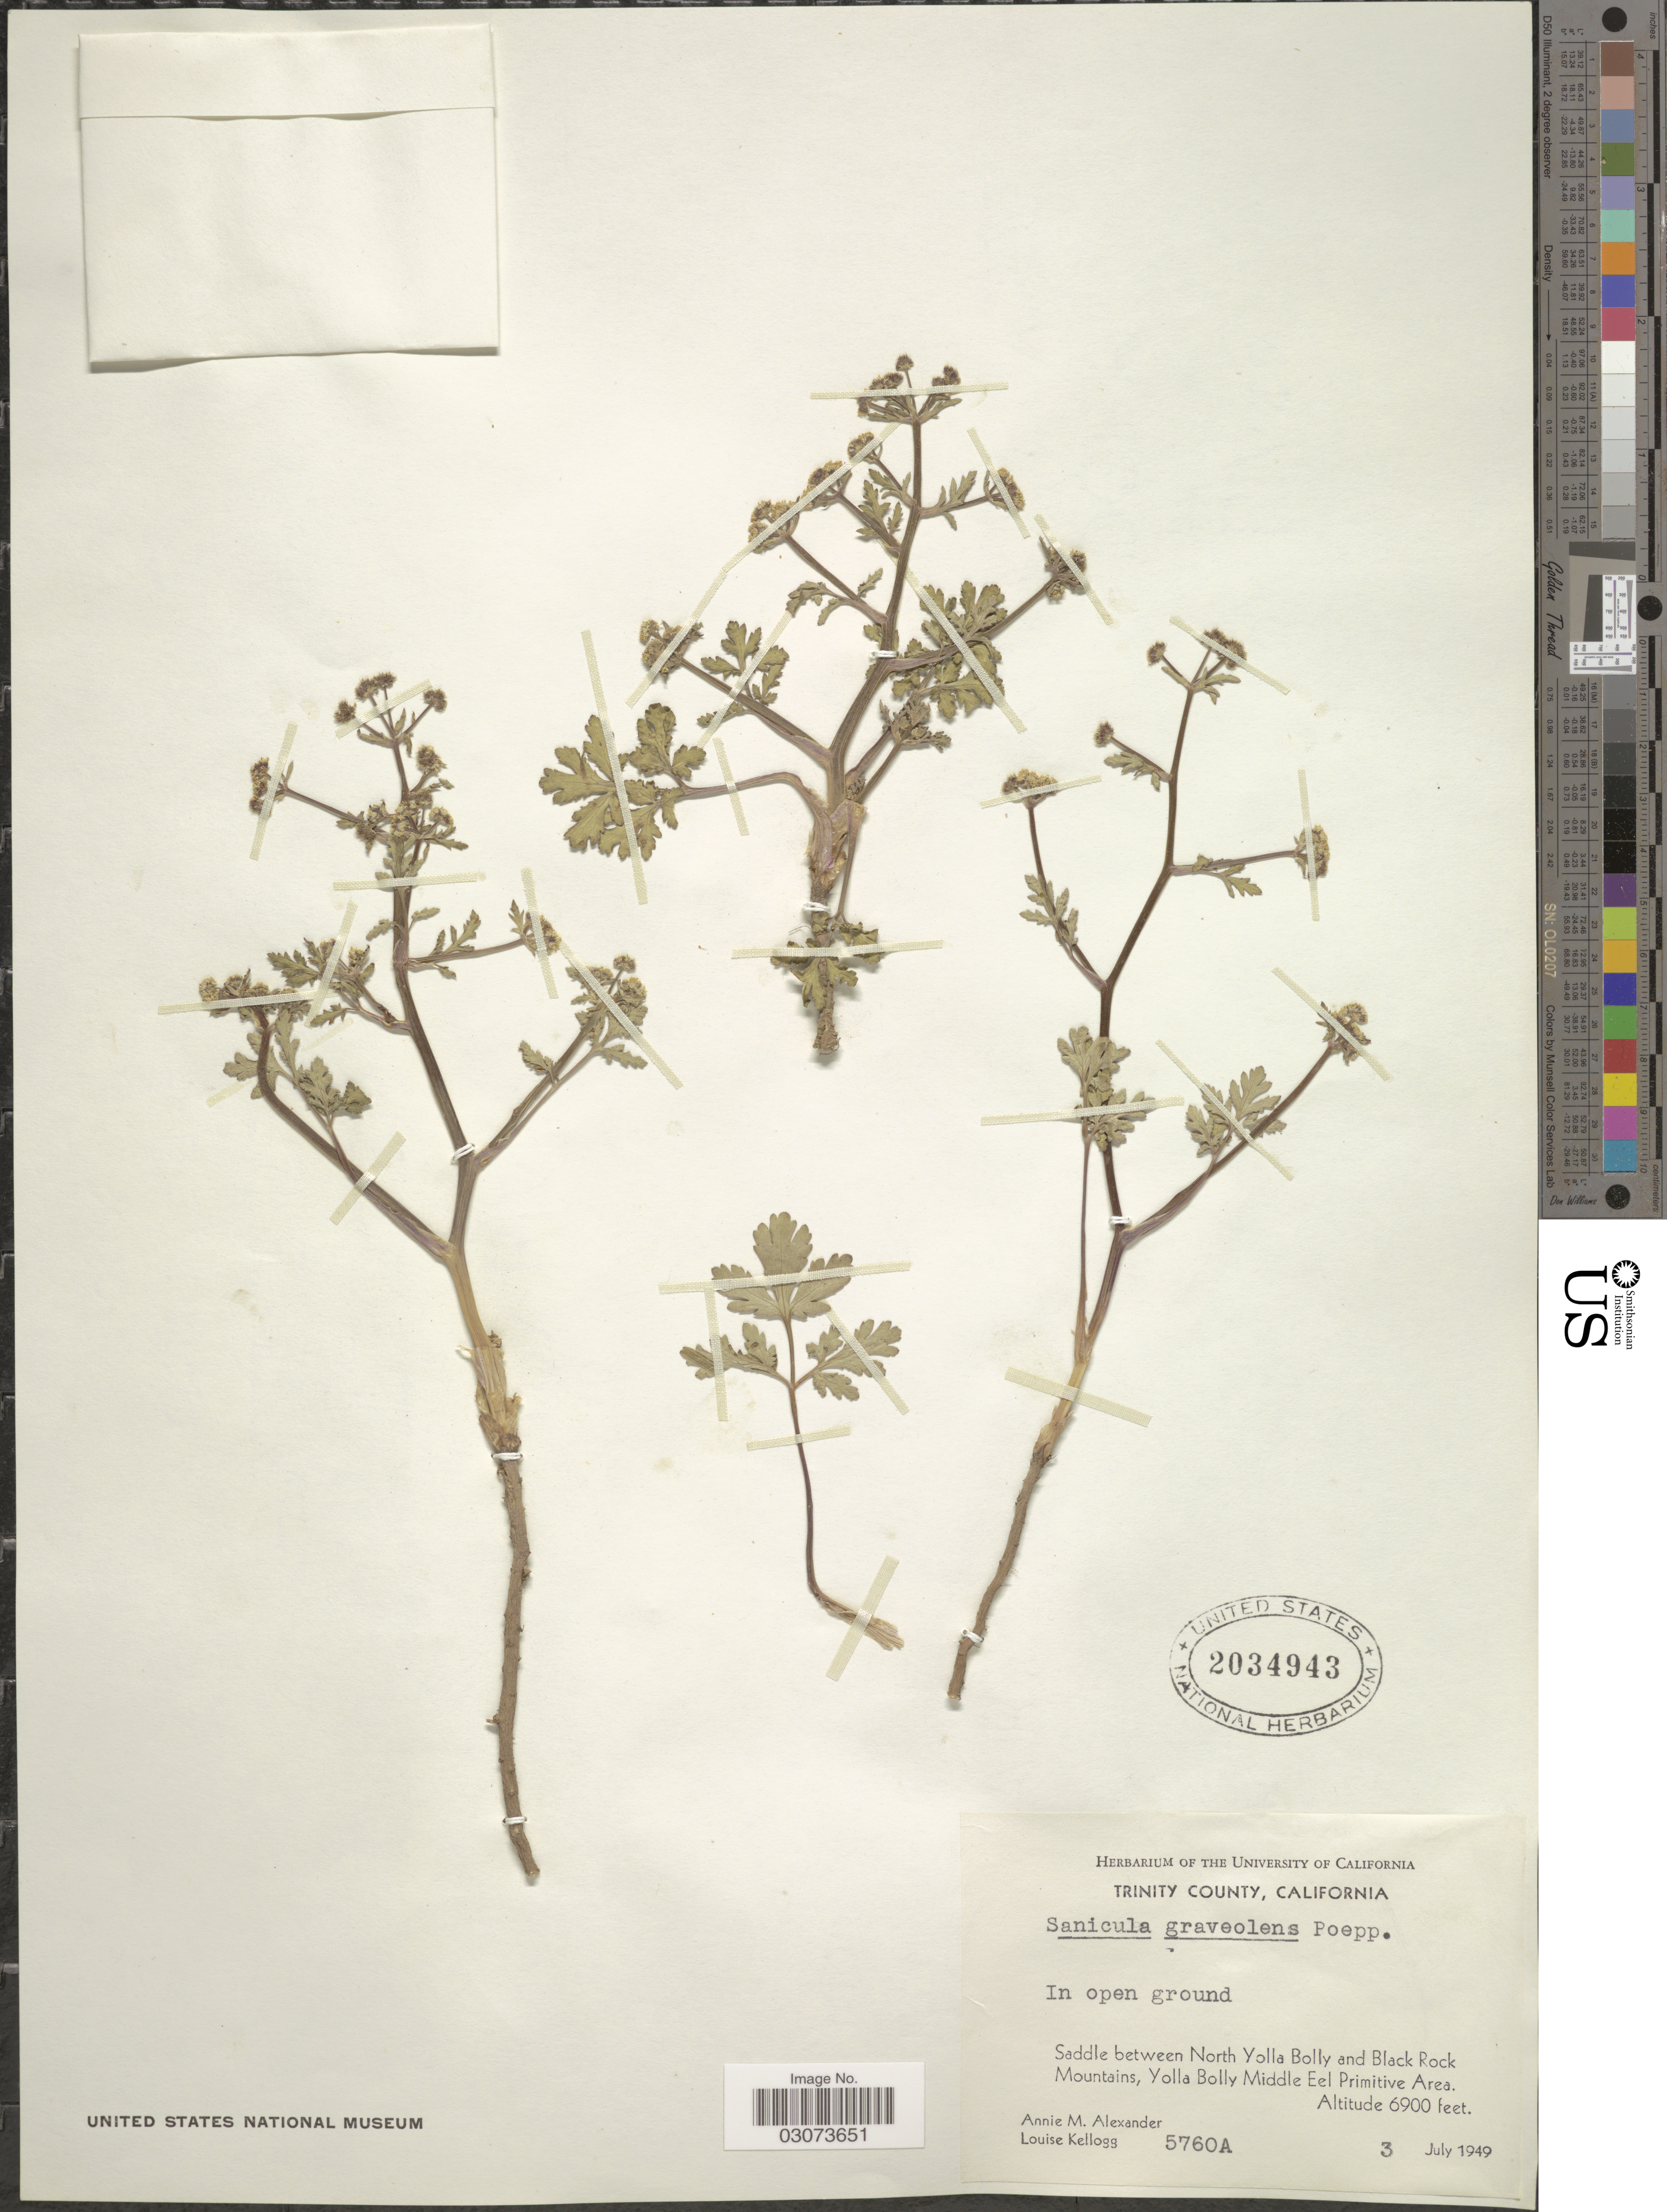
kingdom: Plantae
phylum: Tracheophyta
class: Magnoliopsida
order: Apiales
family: Apiaceae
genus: Sanicula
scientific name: Sanicula graveolens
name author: Poepp. ex DC.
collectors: A. M. Alexander & L. Kellogg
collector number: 5760A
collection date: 1949-07-03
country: United States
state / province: California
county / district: Trinity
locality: Trinity County. Saddle between North Yolla Bolly and Black Rock Mountains, Yolla Bolly Middle Eel Primitive Area.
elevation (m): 2103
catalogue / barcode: US 2034943